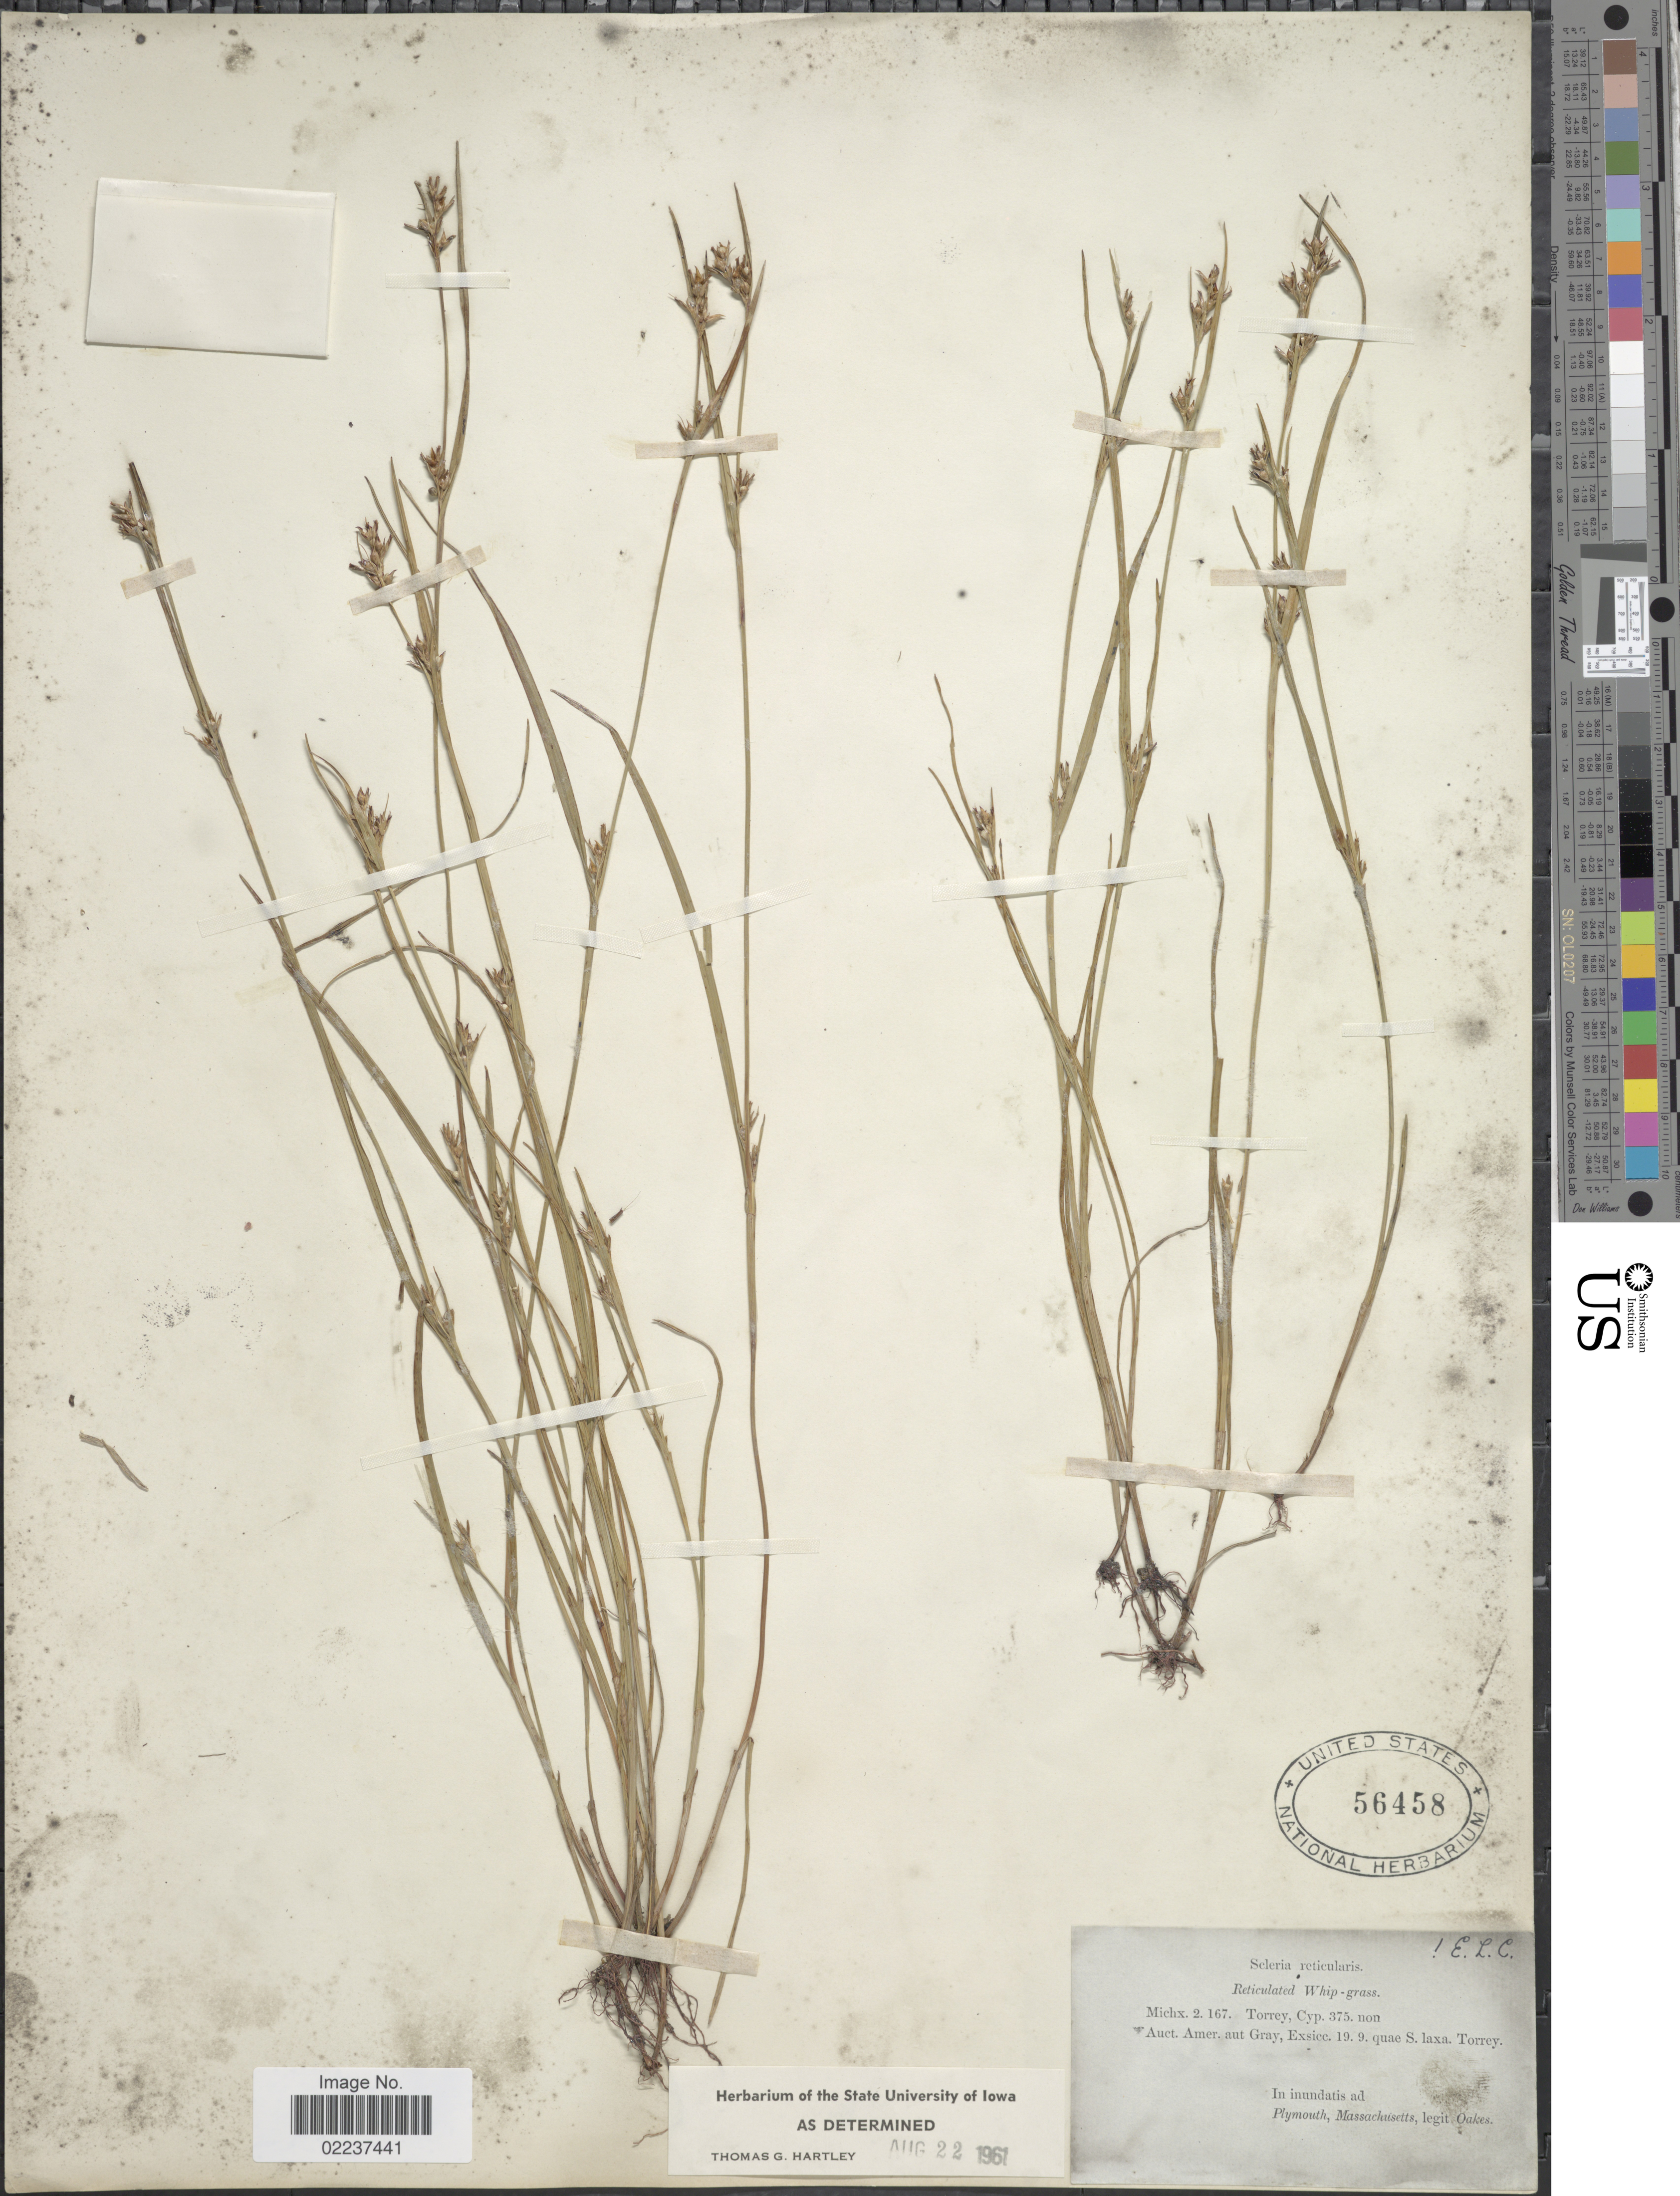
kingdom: Plantae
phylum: Tracheophyta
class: Liliopsida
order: Poales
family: Cyperaceae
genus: Scleria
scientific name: Scleria reticularis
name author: Michx.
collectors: -. Oakes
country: United States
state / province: Massachusetts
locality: Plymouth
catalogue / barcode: US 56458